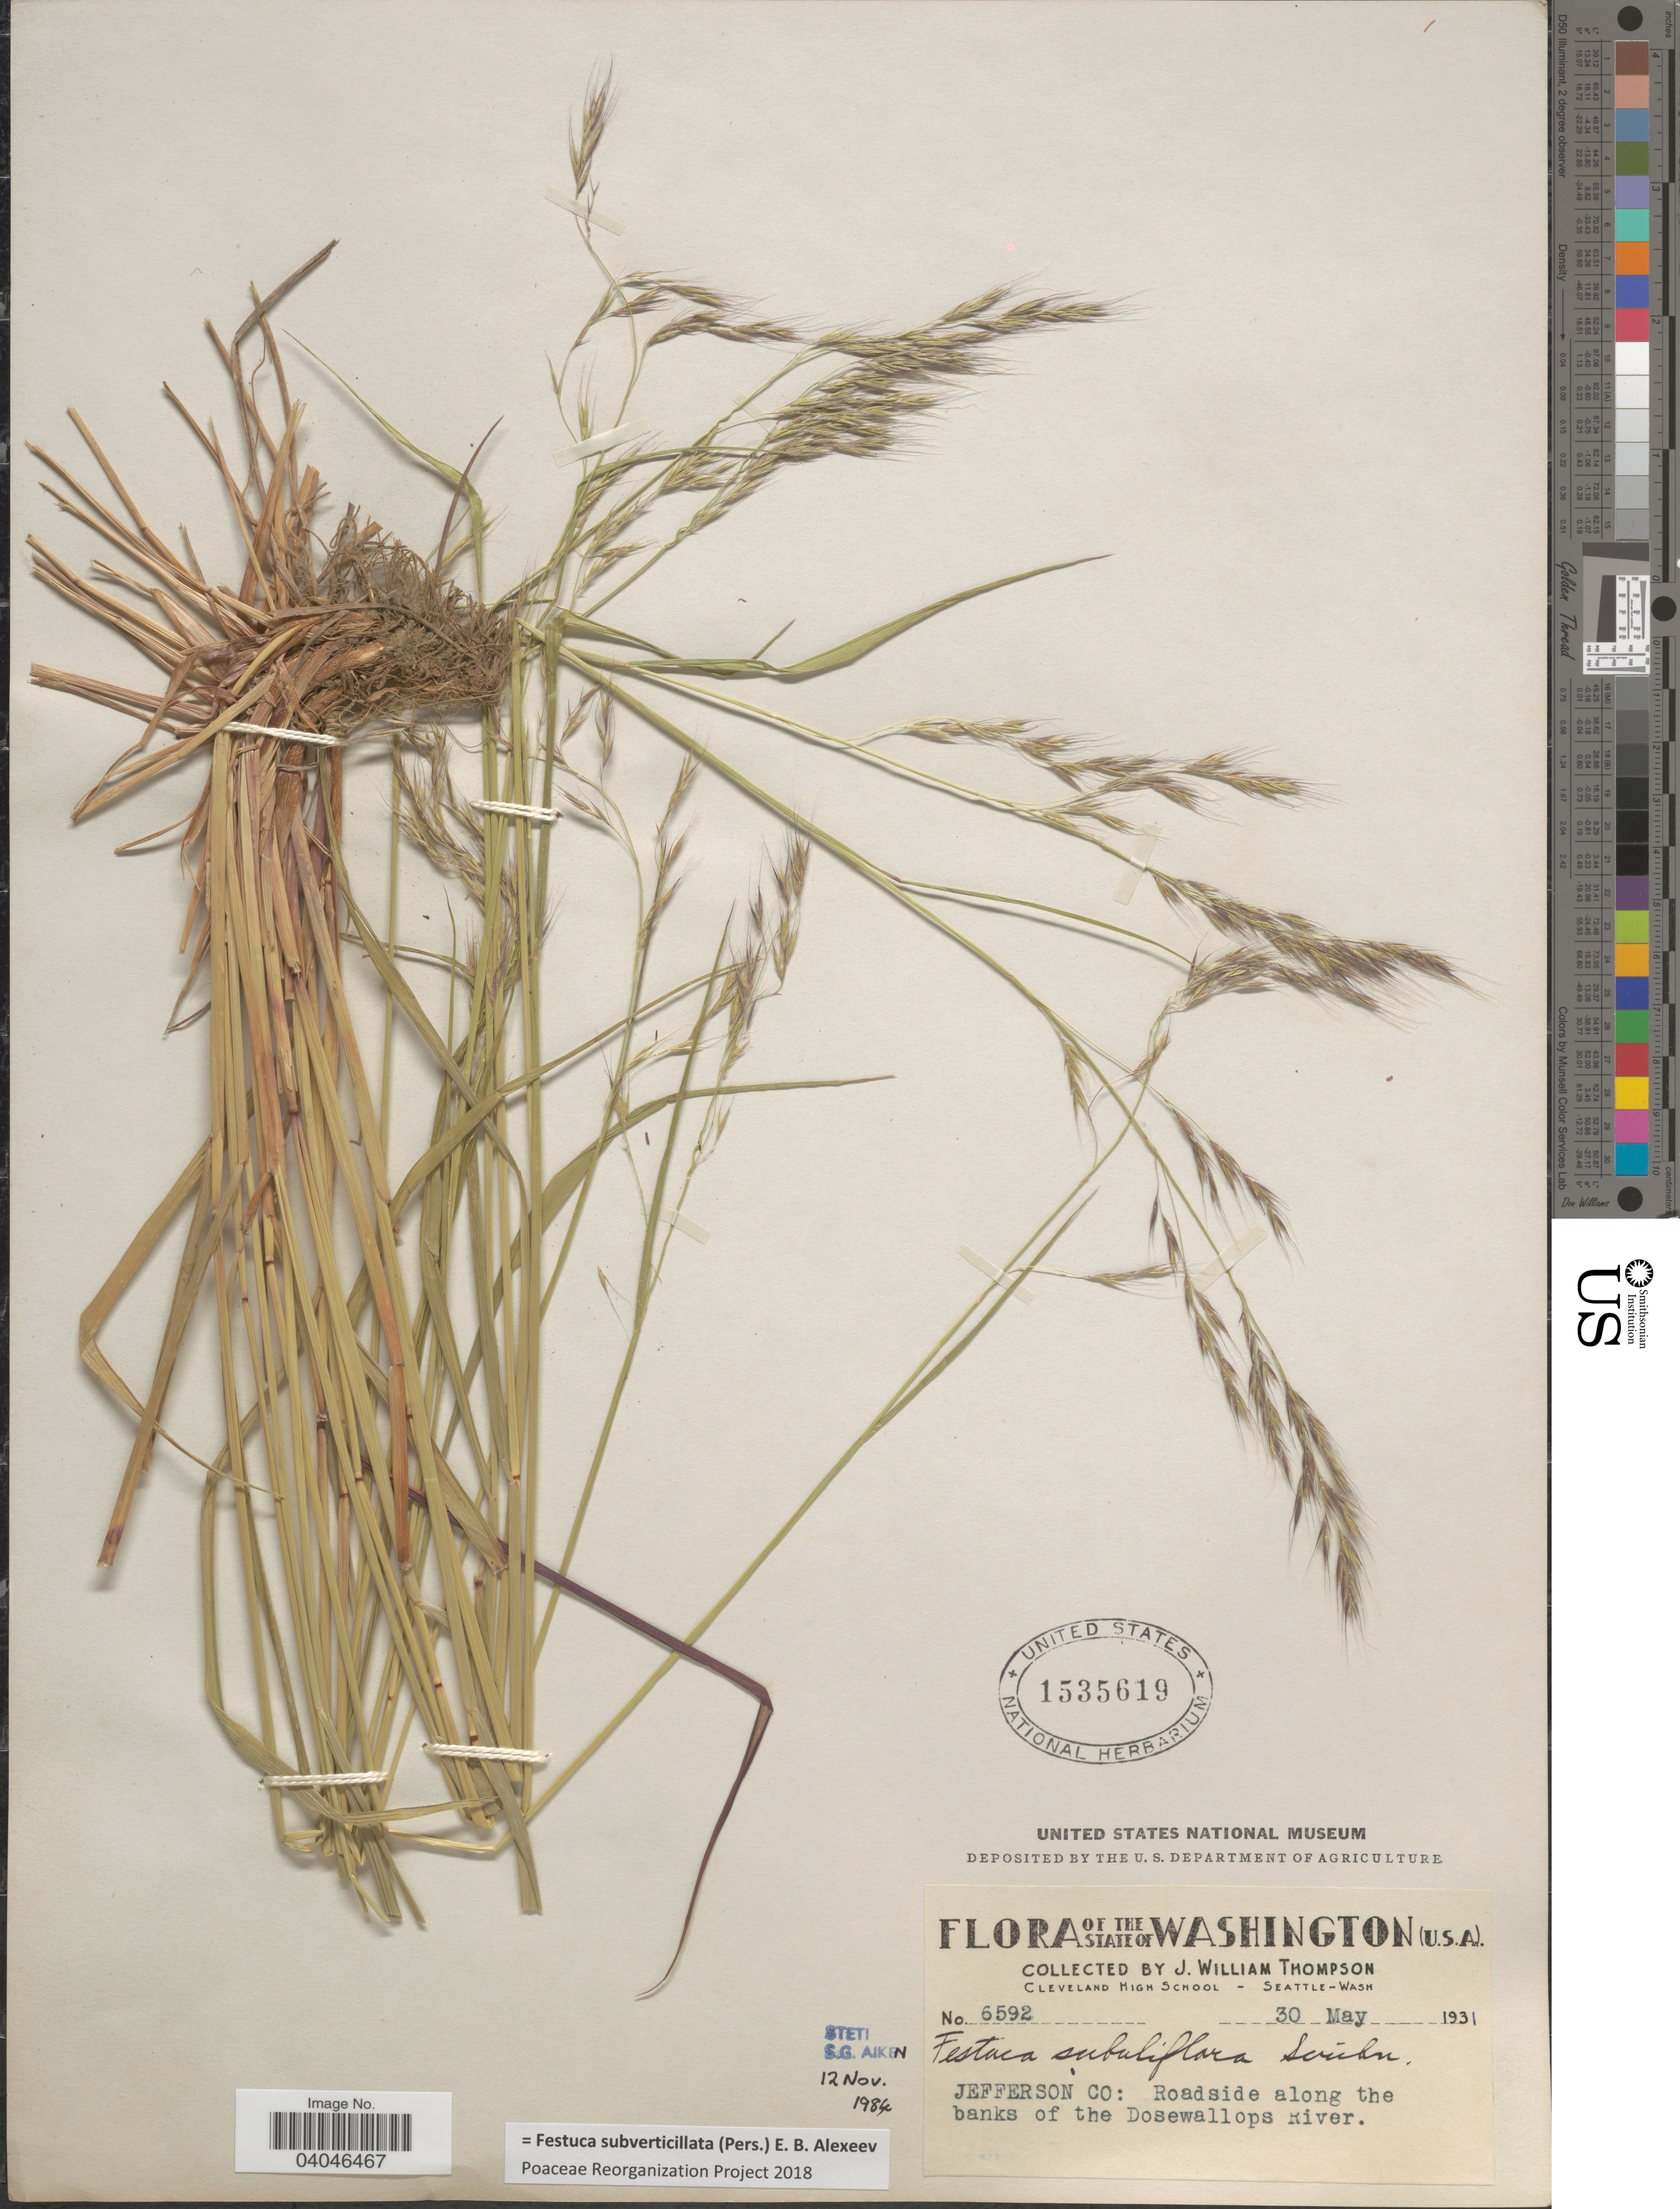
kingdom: Plantae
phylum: Tracheophyta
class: Liliopsida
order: Poales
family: Poaceae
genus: Festuca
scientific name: Festuca subverticillata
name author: (Pers.) E.B. Alexeev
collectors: J. W. Thompson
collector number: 6592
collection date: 1931-05-30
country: United States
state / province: Washington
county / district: Jefferson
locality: Jefferson Co: Roadside along the banks of the Dosewallops River.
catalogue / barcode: US 1535619